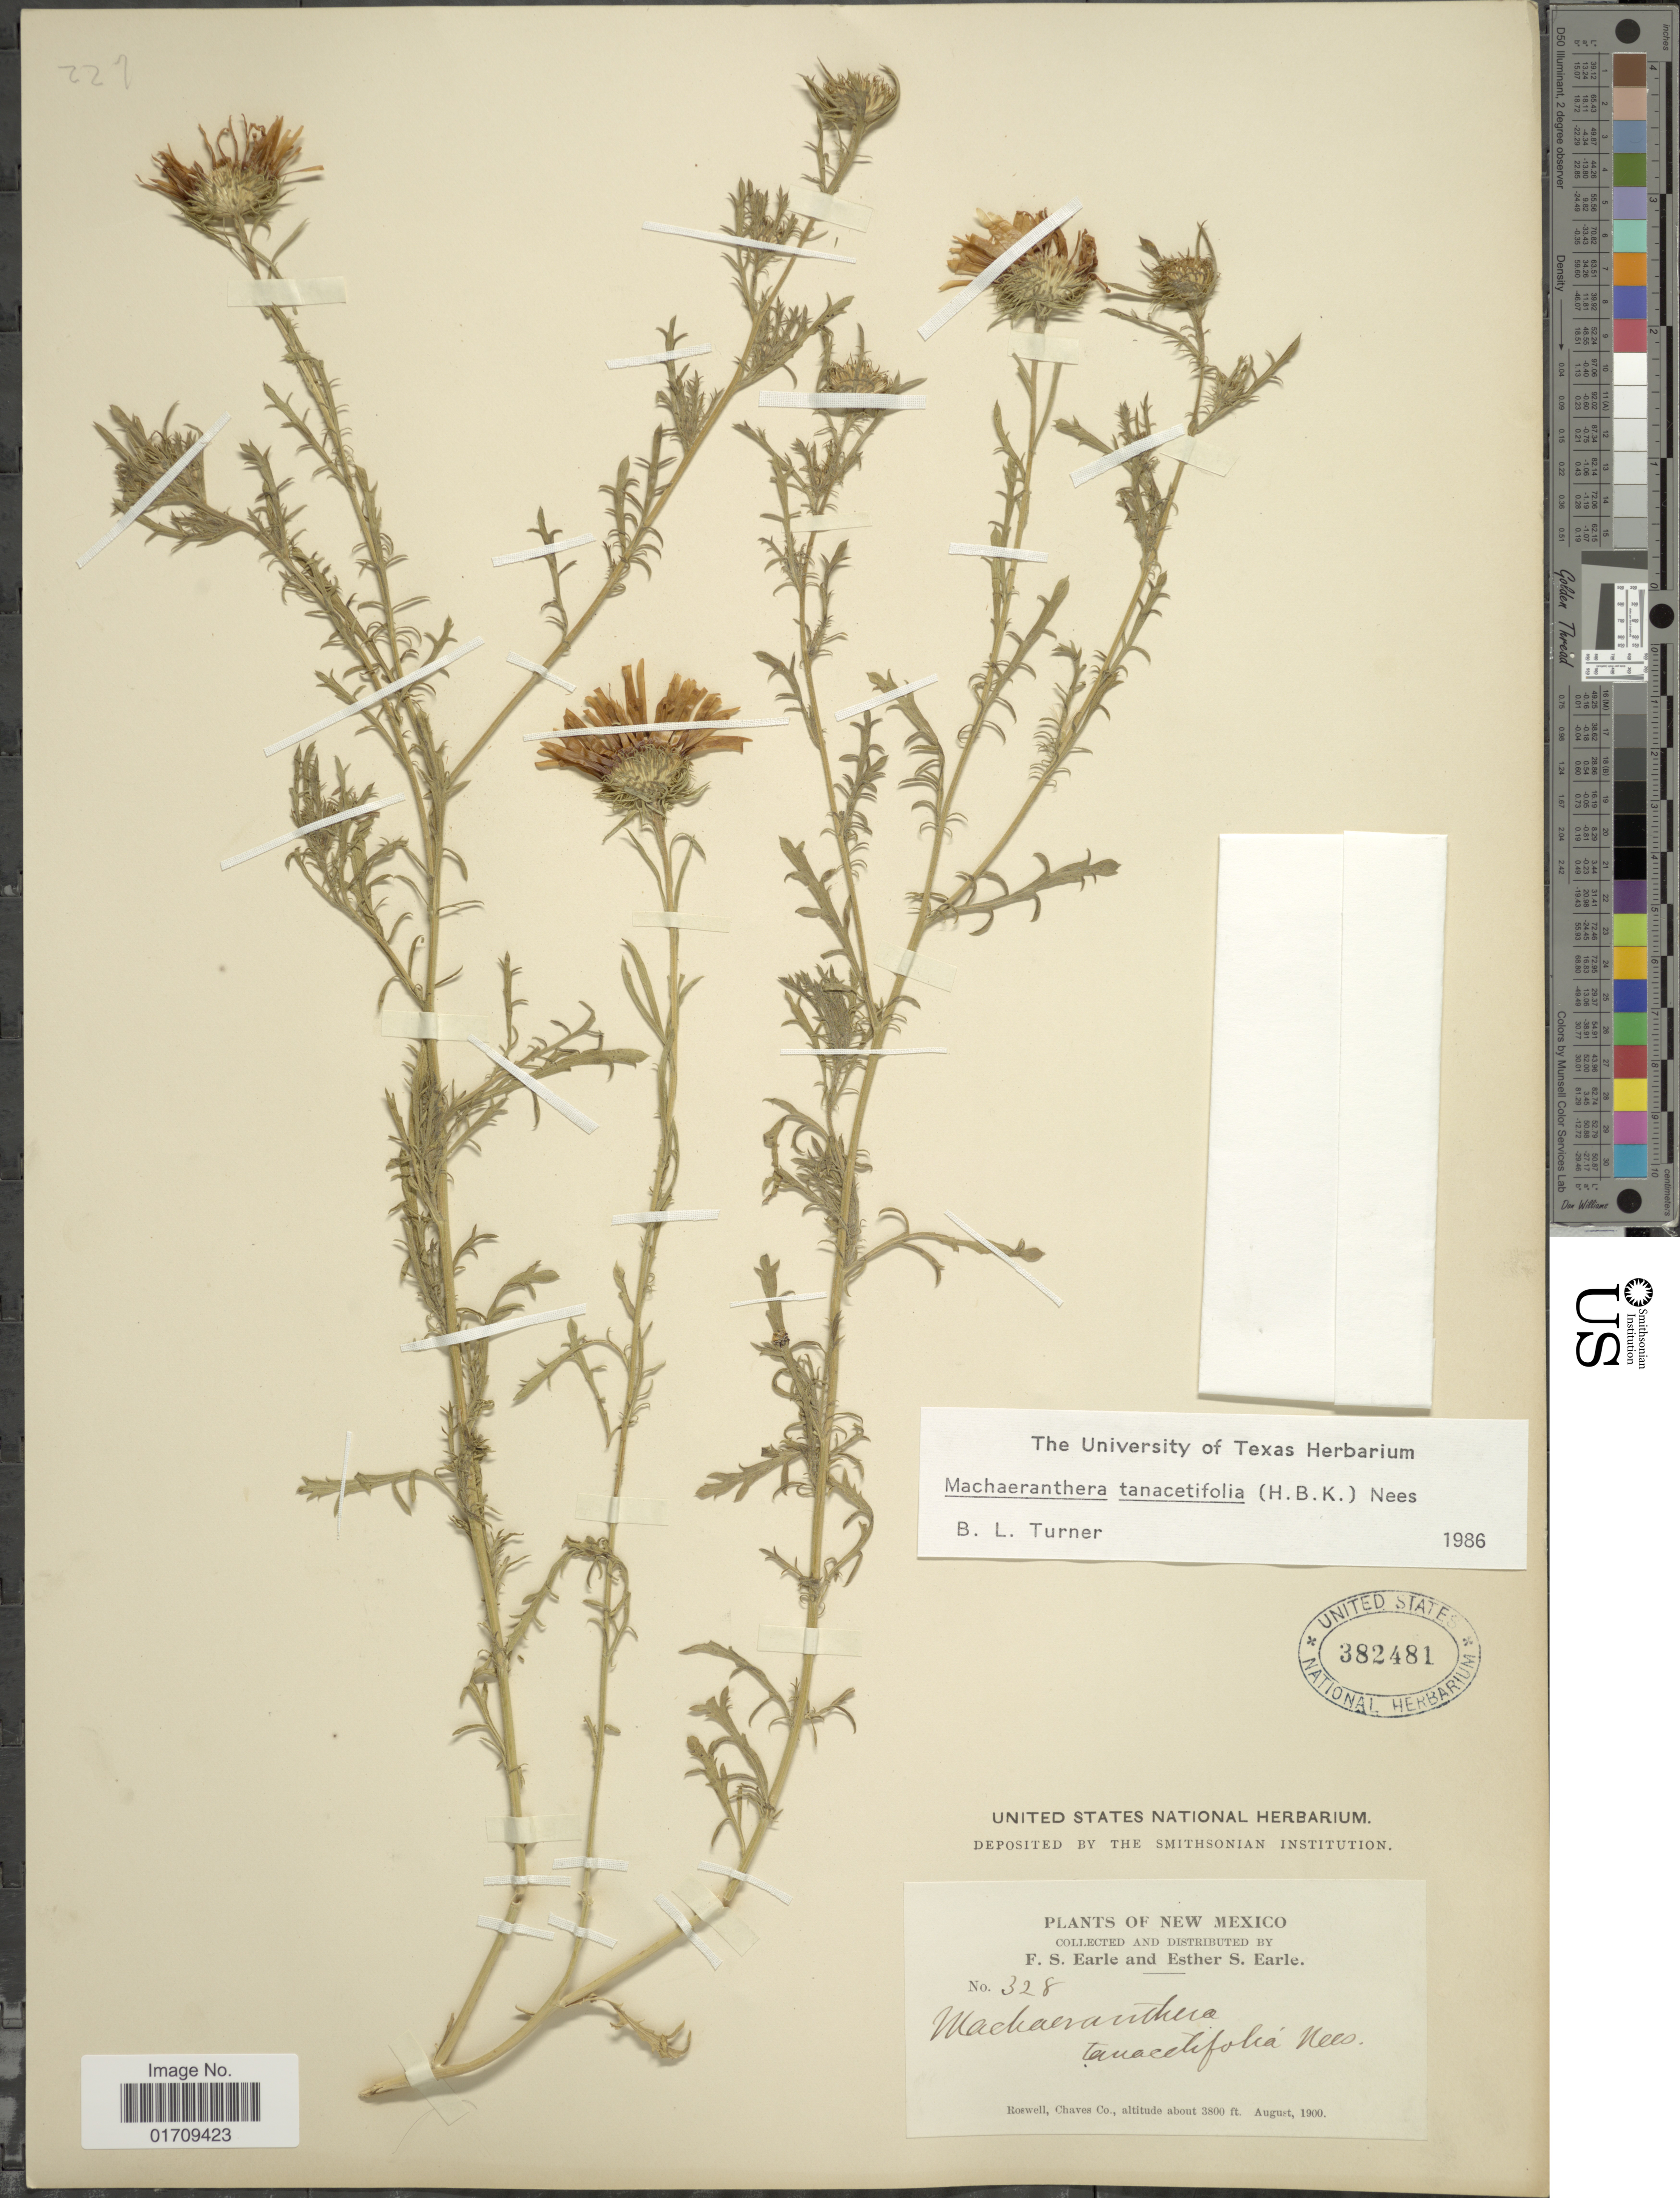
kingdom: Plantae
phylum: Tracheophyta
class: Magnoliopsida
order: Asterales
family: Asteraceae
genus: Machaeranthera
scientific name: Machaeranthera tanacetifolia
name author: (Kunth) Nees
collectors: F. S. Earle & E. S. Earle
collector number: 328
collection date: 1900-08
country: United States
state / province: New Mexico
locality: Roswell, Chaves Co.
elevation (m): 1158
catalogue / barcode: US 382481